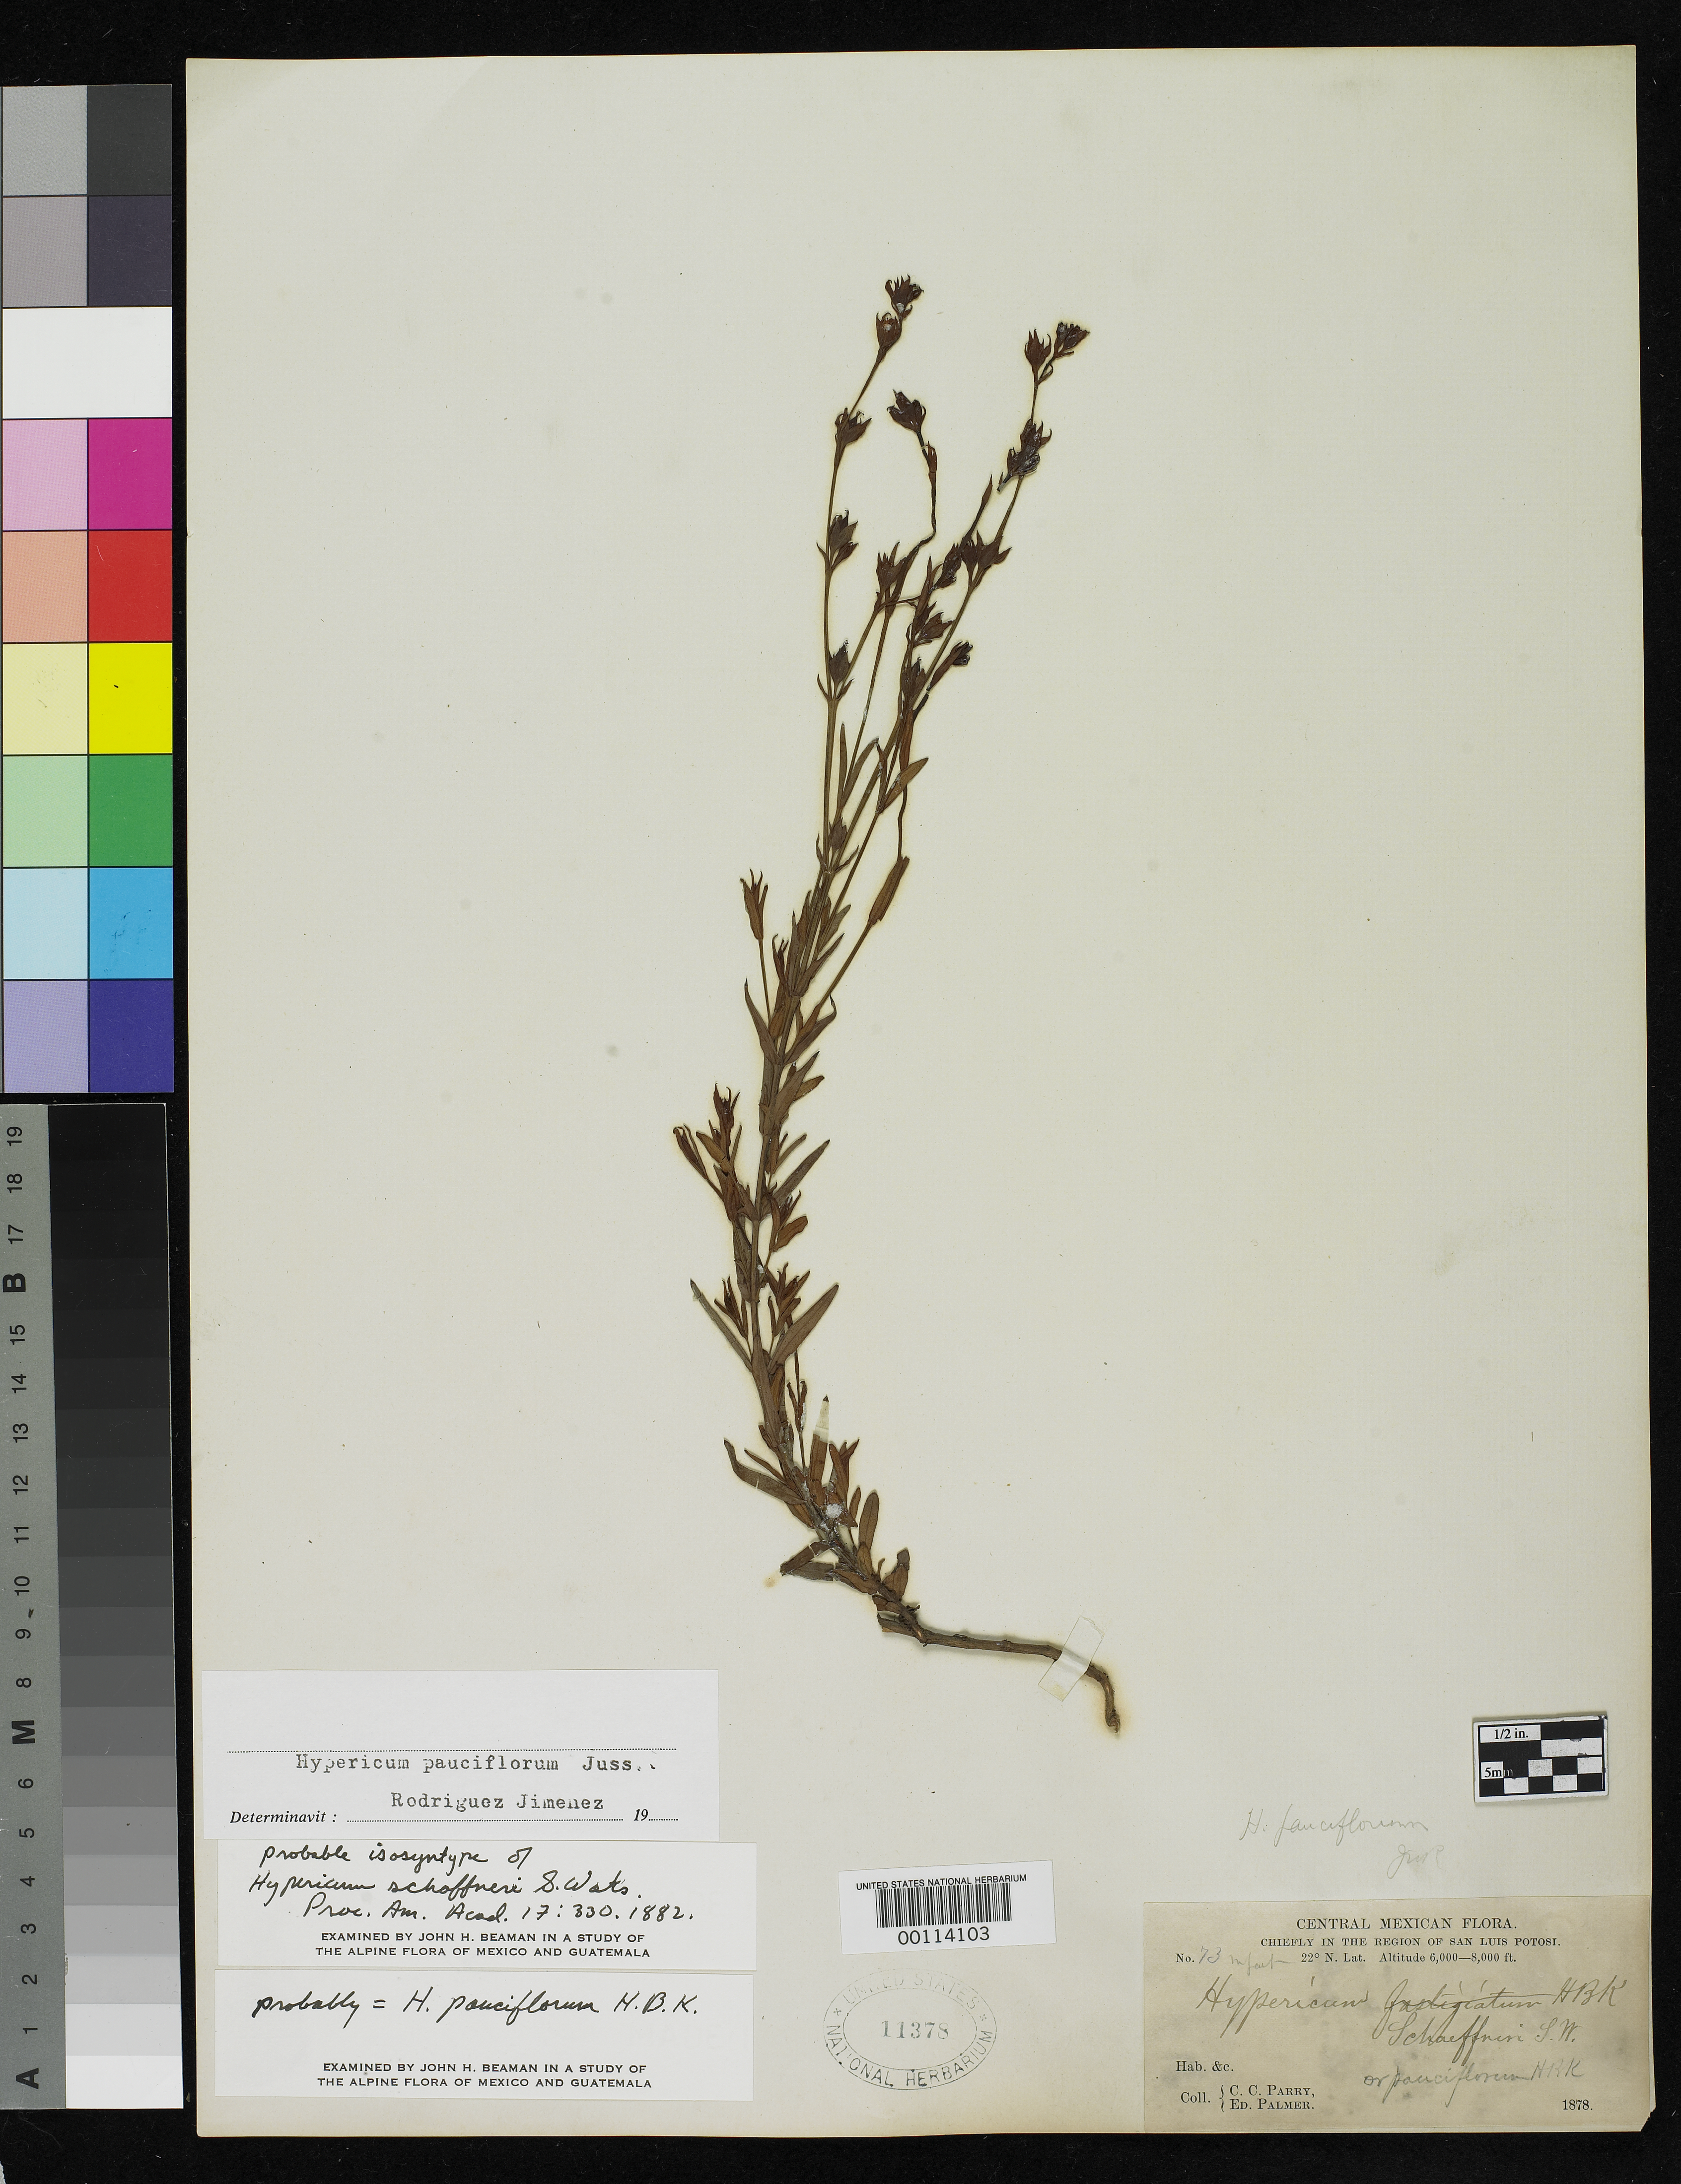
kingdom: Plantae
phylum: Tracheophyta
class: Magnoliopsida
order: Malpighiales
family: Hypericaceae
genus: Hypericum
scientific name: Hypericum schaffneri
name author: S. Watson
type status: Syntype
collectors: C. C. Parry & E. Palmer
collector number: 73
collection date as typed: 1878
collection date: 1878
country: Mexico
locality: E of Monserrat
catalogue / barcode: US 11378